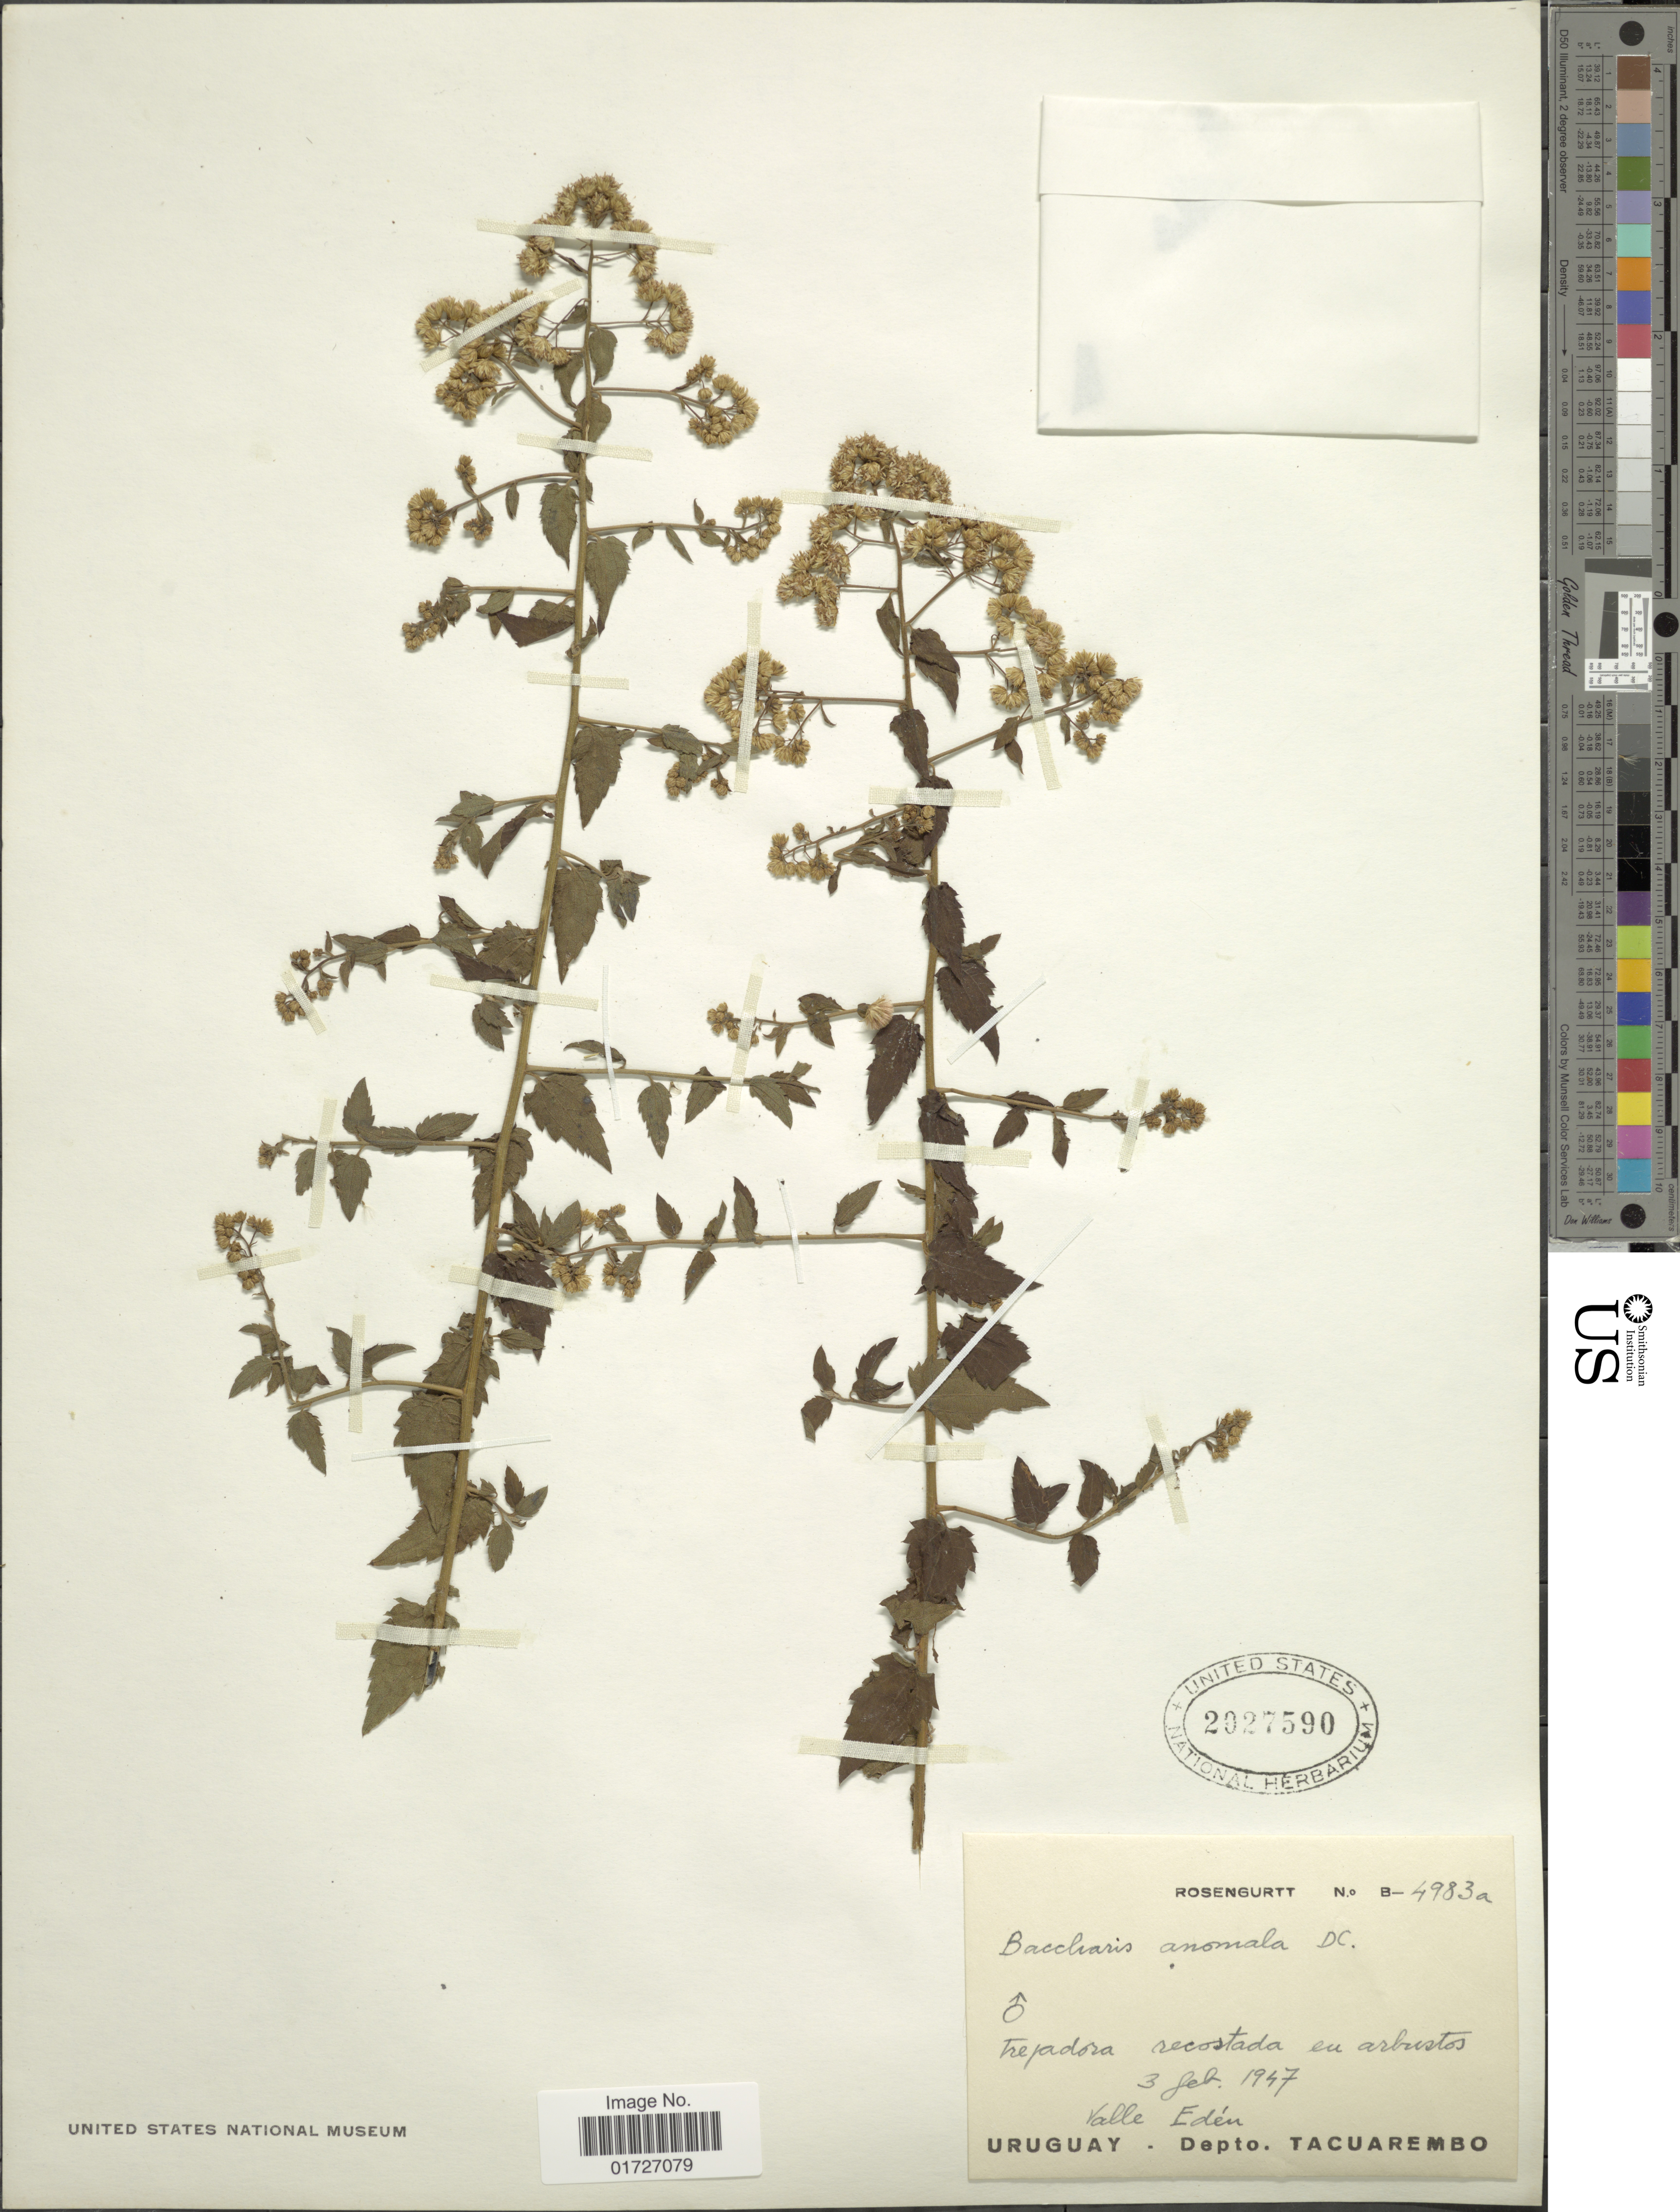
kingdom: Plantae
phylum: Tracheophyta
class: Magnoliopsida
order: Asterales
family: Asteraceae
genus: Baccharis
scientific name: Baccharis anomala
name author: DC.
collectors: Rosengurtt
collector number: B-4983a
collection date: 1947-02-03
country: Uruguay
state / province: Tacuarembó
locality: Valle Eden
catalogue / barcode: US 2027590